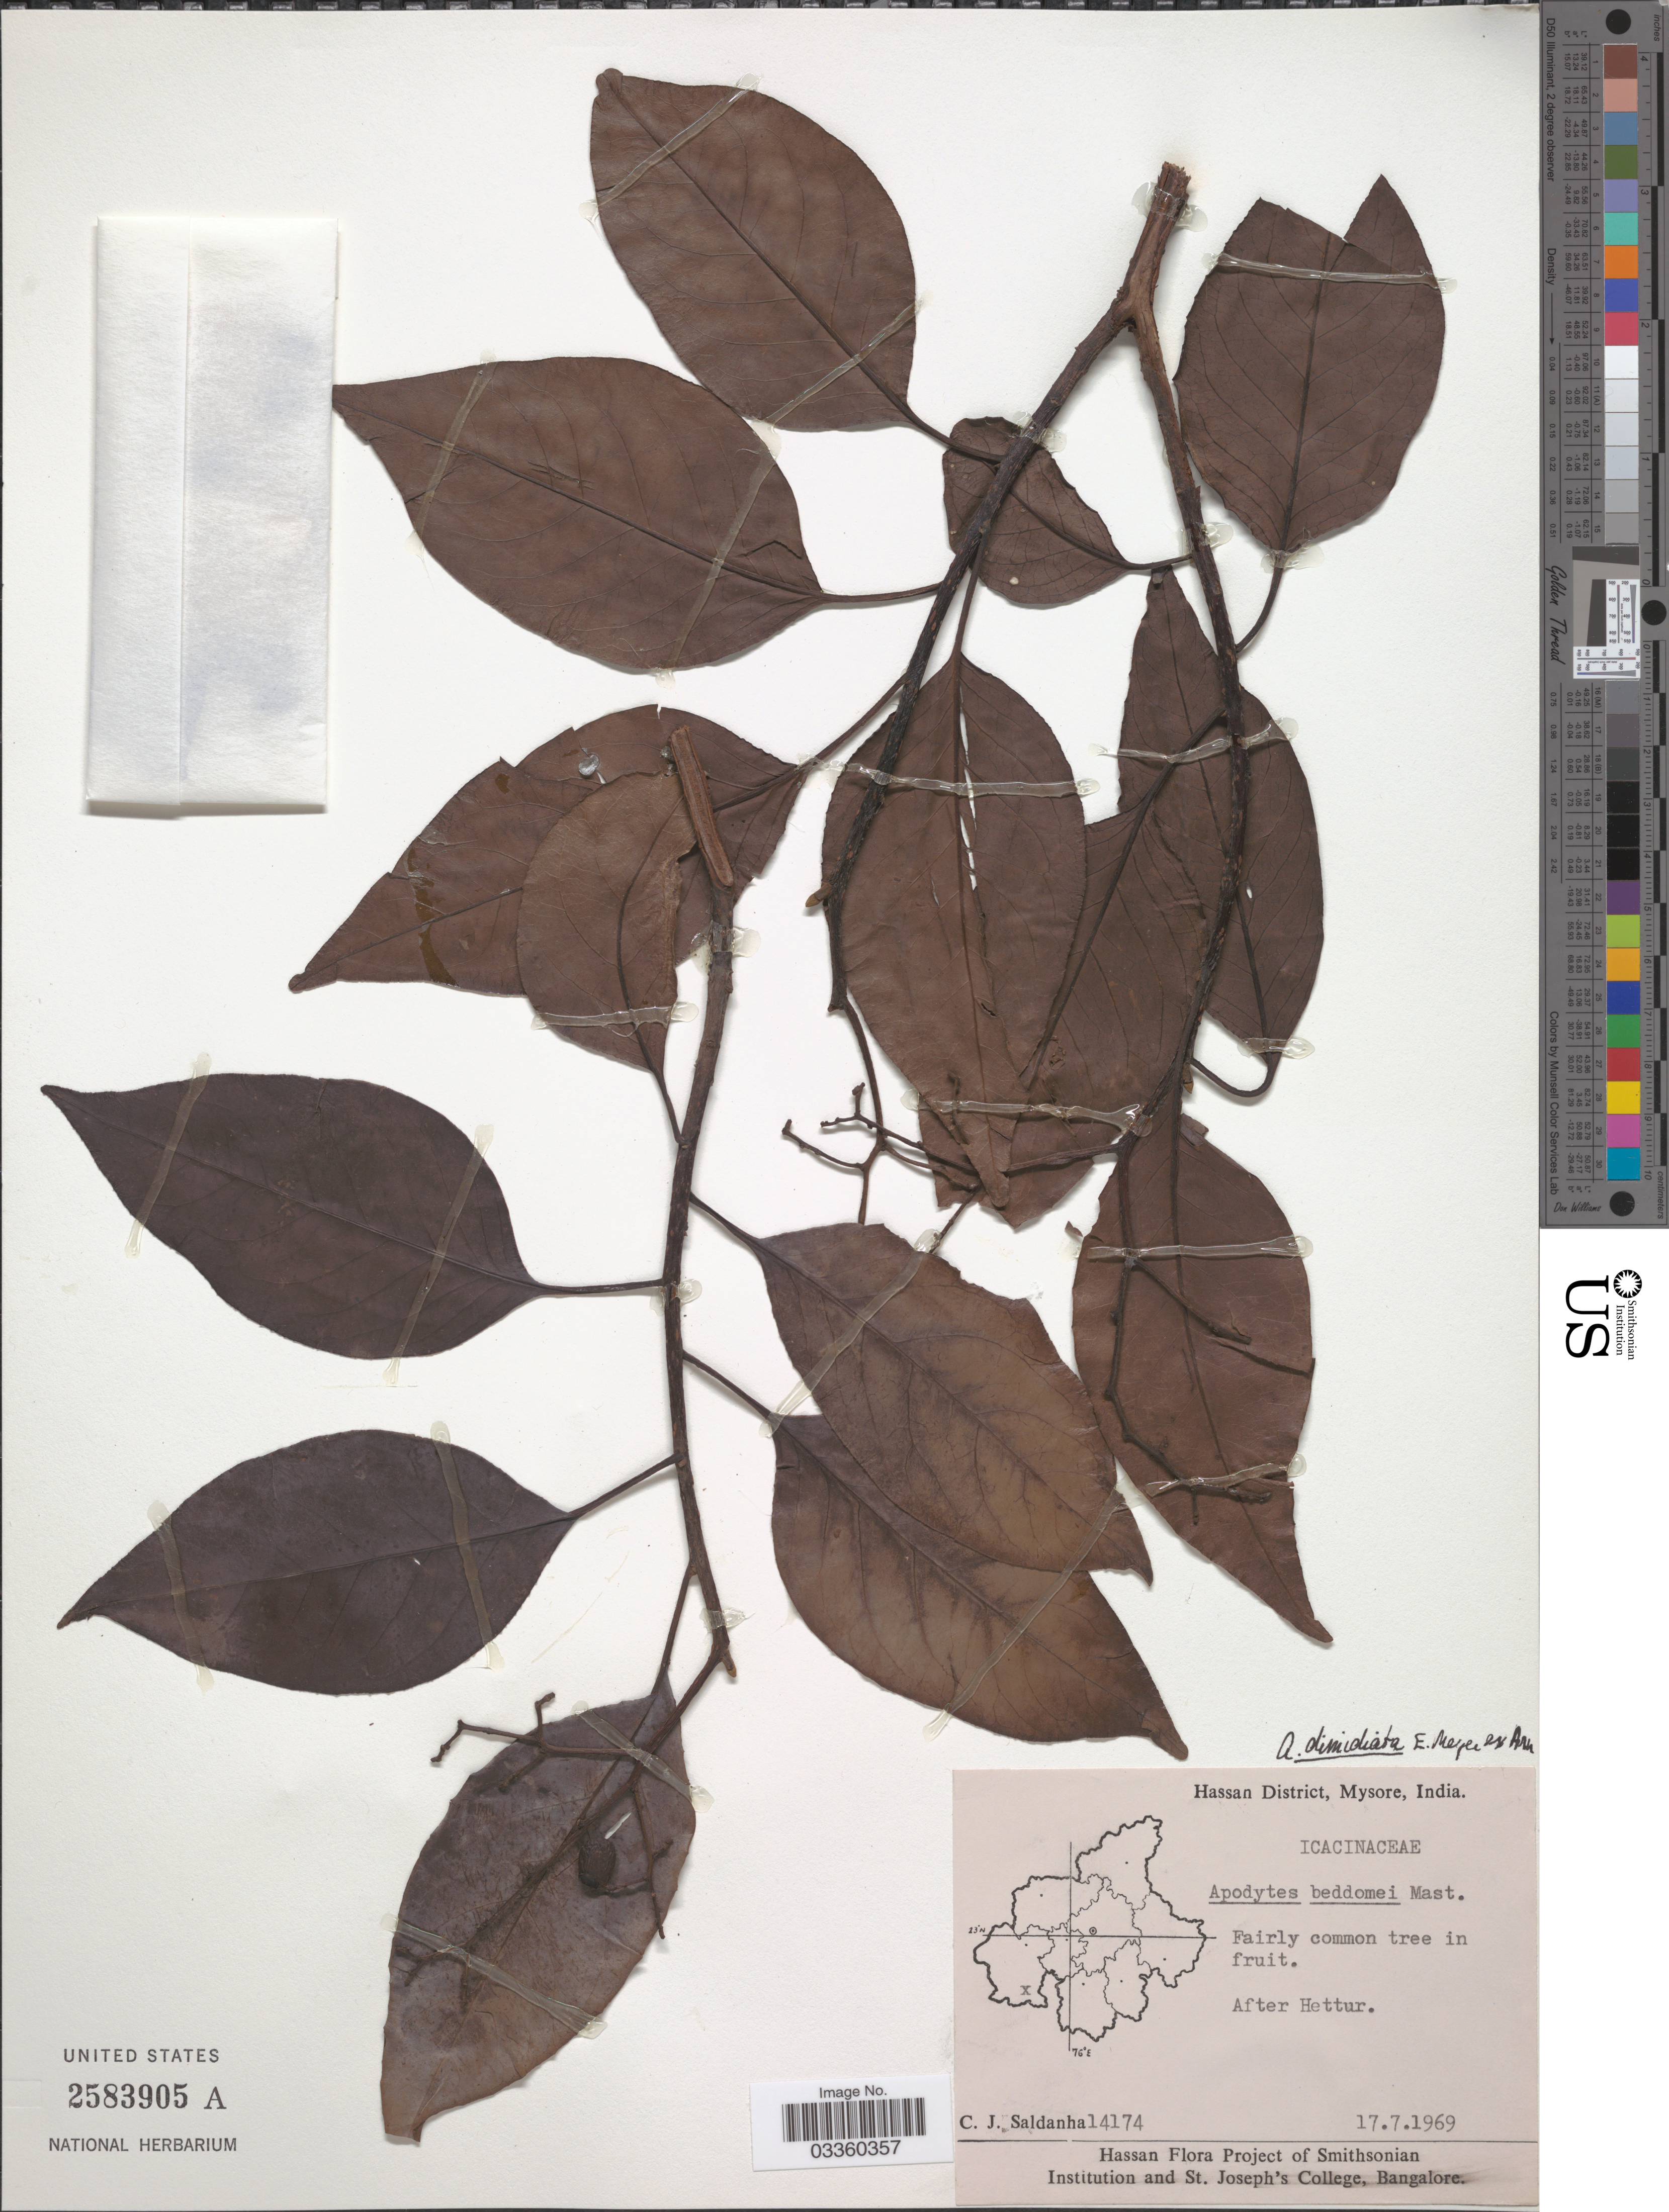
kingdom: Plantae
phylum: Tracheophyta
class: Magnoliopsida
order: Metteniusales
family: Metteniusaceae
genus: Apodytes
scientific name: Apodytes dimidiata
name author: E. Mey. ex Arn.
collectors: C. J. Saldanha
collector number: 14174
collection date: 1969-07-17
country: India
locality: Hassan District. Mysore. After Hettur.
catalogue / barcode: US 2583905A